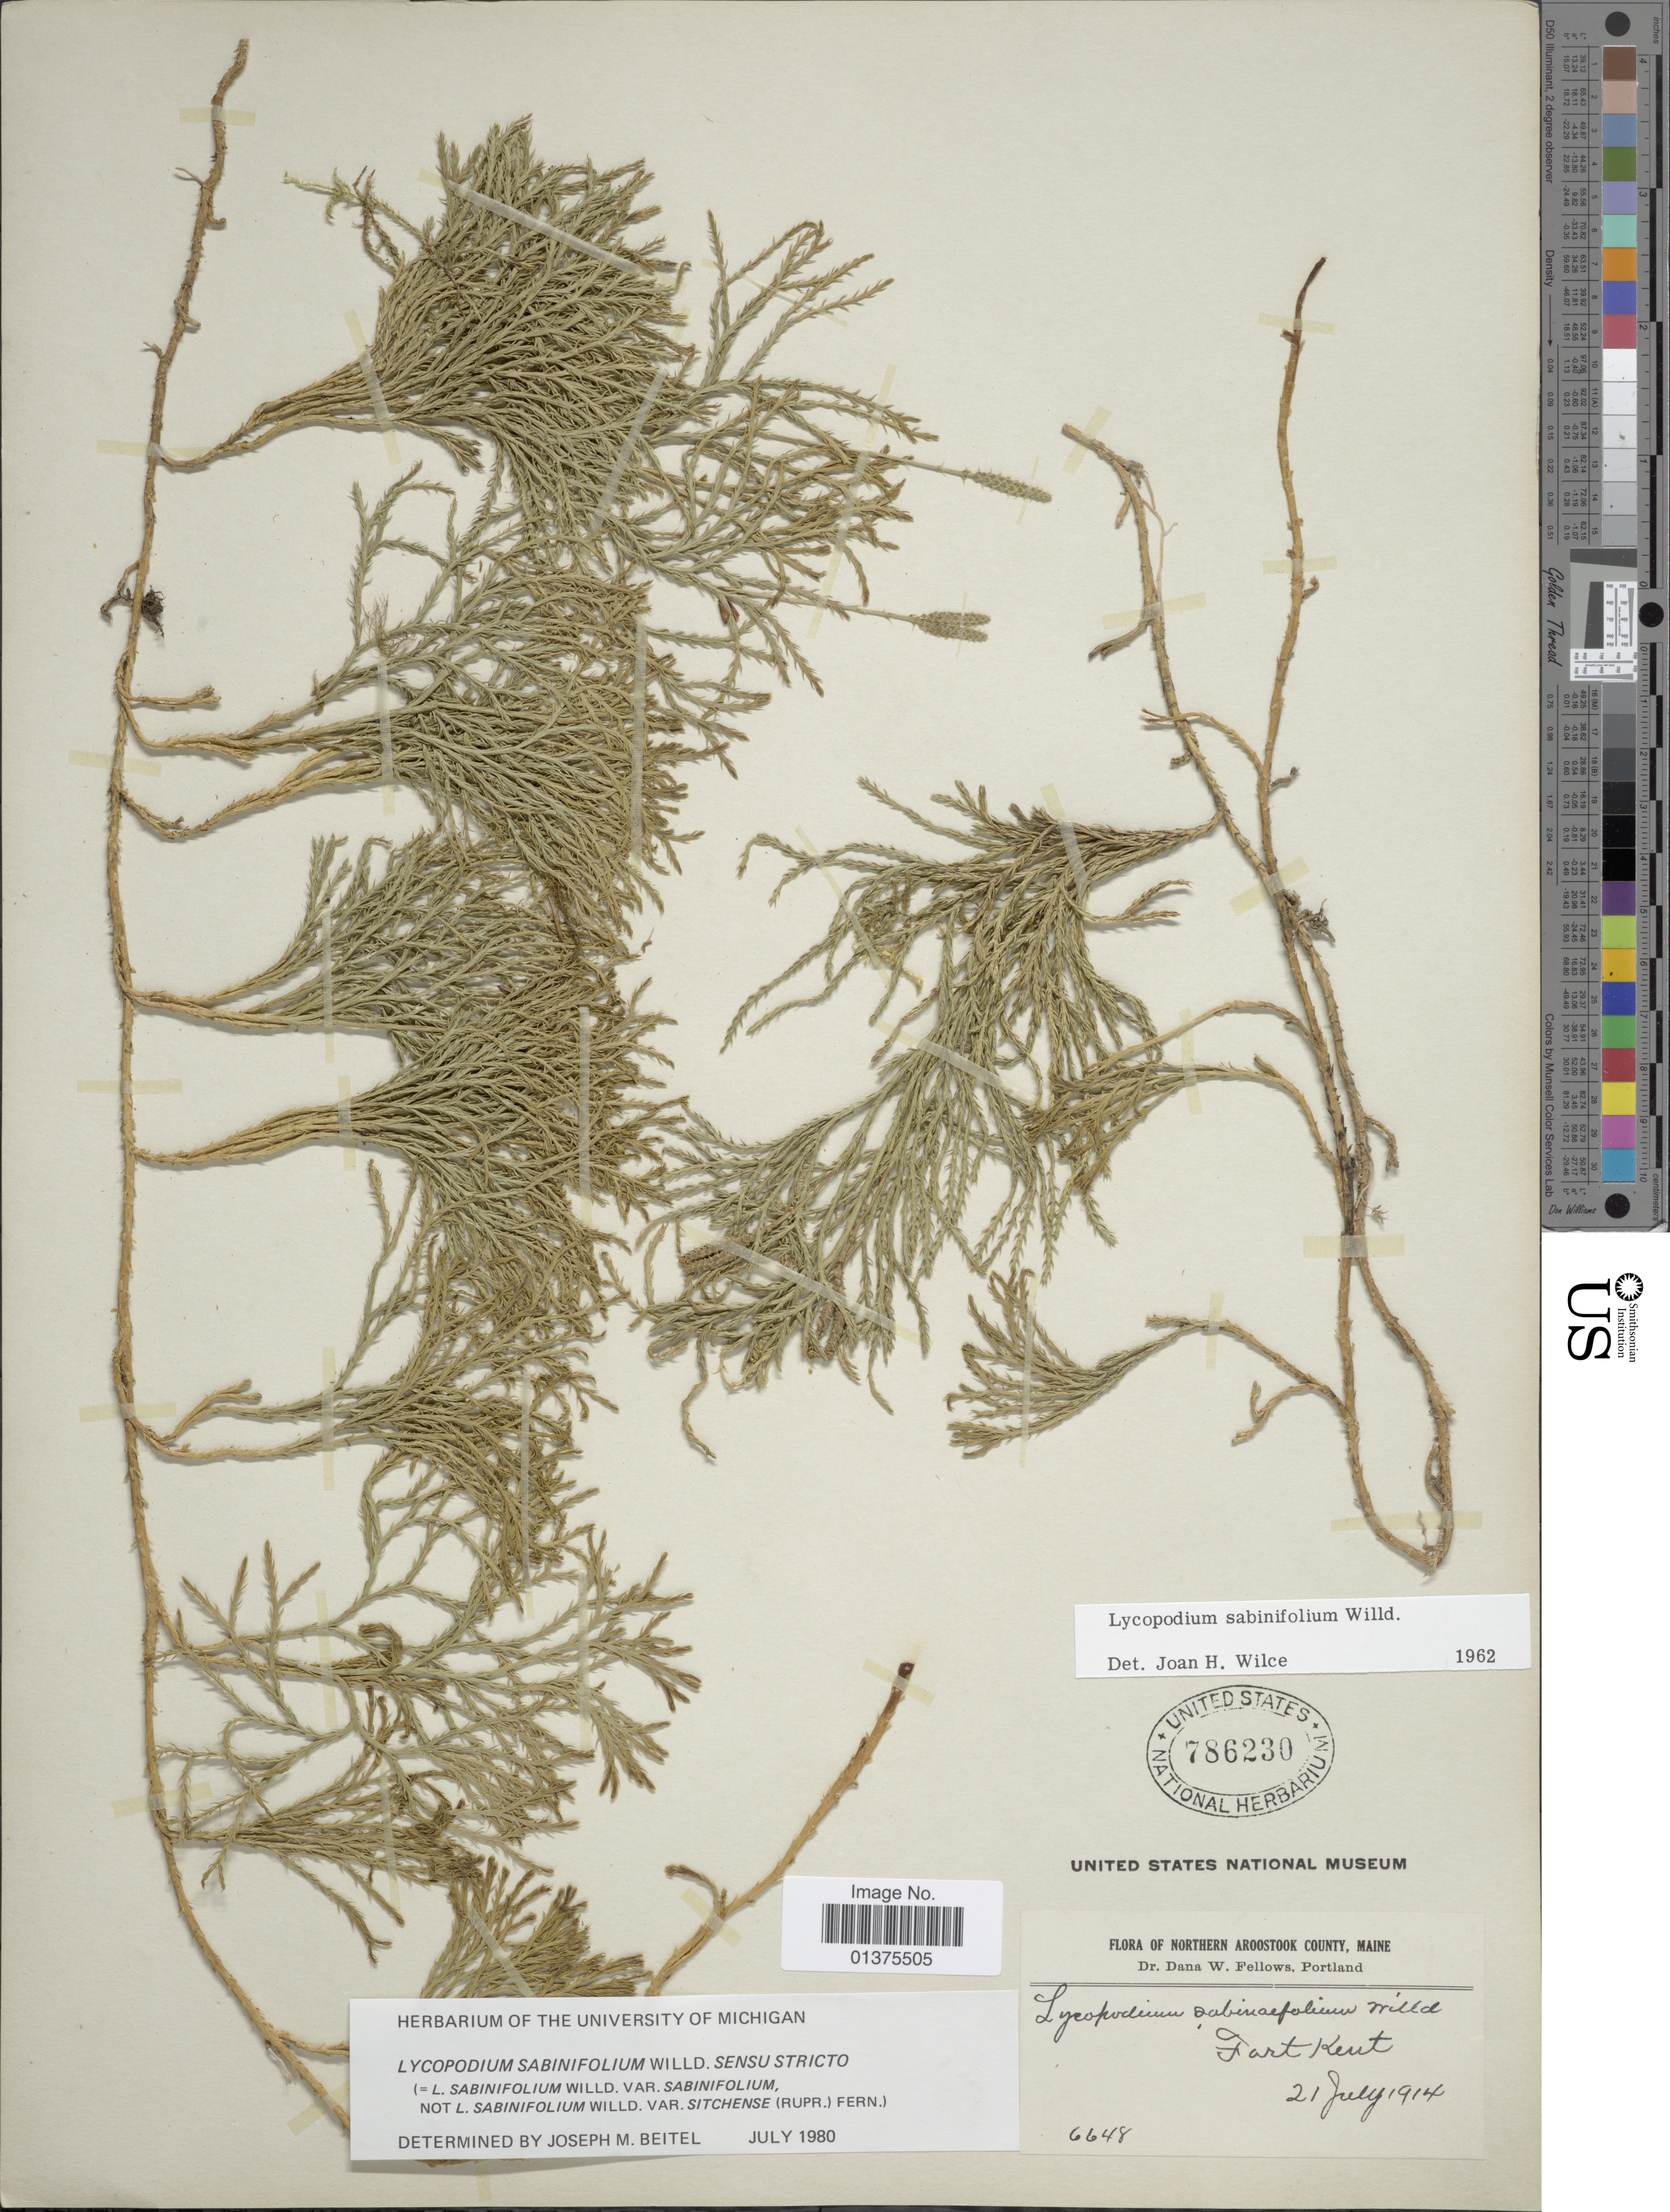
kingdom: Plantae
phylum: Tracheophyta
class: Lycopodiopsida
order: Lycopodiales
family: Lycopodiaceae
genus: Diphasiastrum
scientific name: Diphasiastrum x sabinifolium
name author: (Willd.) Holub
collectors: D. W. Fellows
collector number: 6648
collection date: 1914-07-21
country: United States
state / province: Maine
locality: Northern Aroostook County, Fort Kent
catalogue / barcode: US 786230